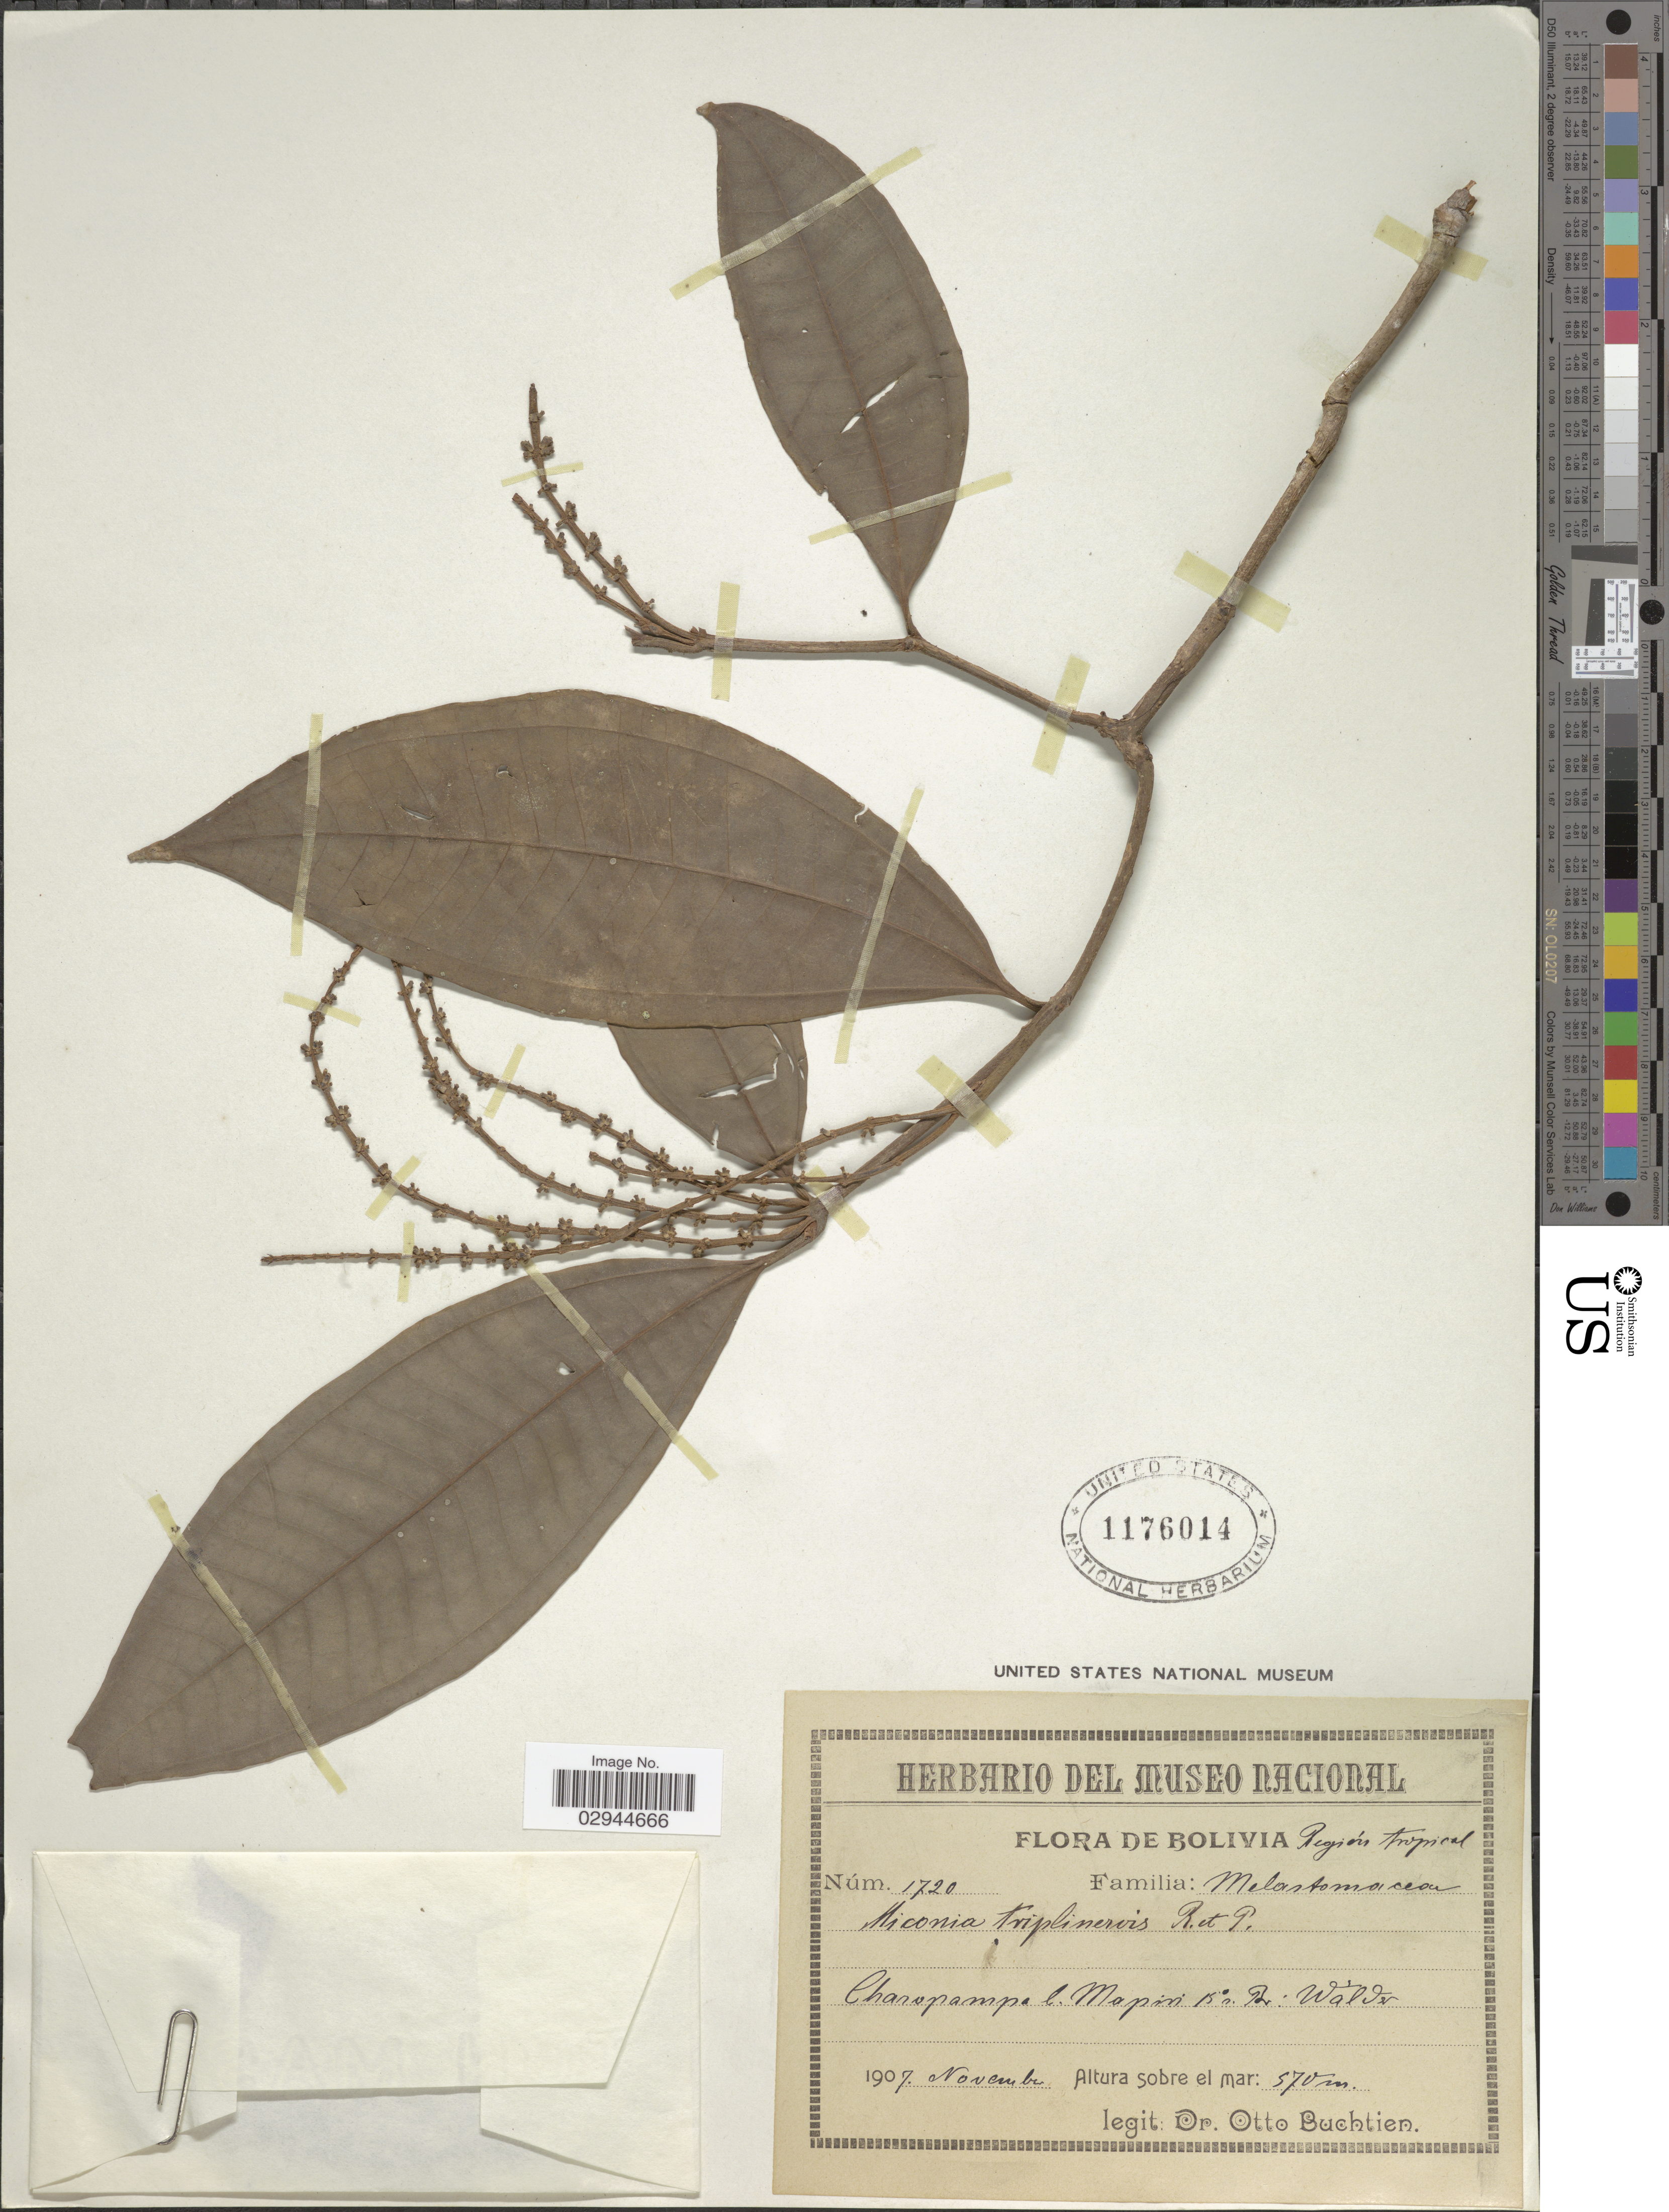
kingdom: Plantae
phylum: Tracheophyta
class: Magnoliopsida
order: Myrtales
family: Melastomataceae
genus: Miconia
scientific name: Miconia triplinervis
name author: Ruiz & Pav.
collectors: O. Buchtien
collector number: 1720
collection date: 1907-11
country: Bolivia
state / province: La Paz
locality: Región tropical, Charopampa l. Mapiri 15°.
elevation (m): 570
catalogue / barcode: US 1176014